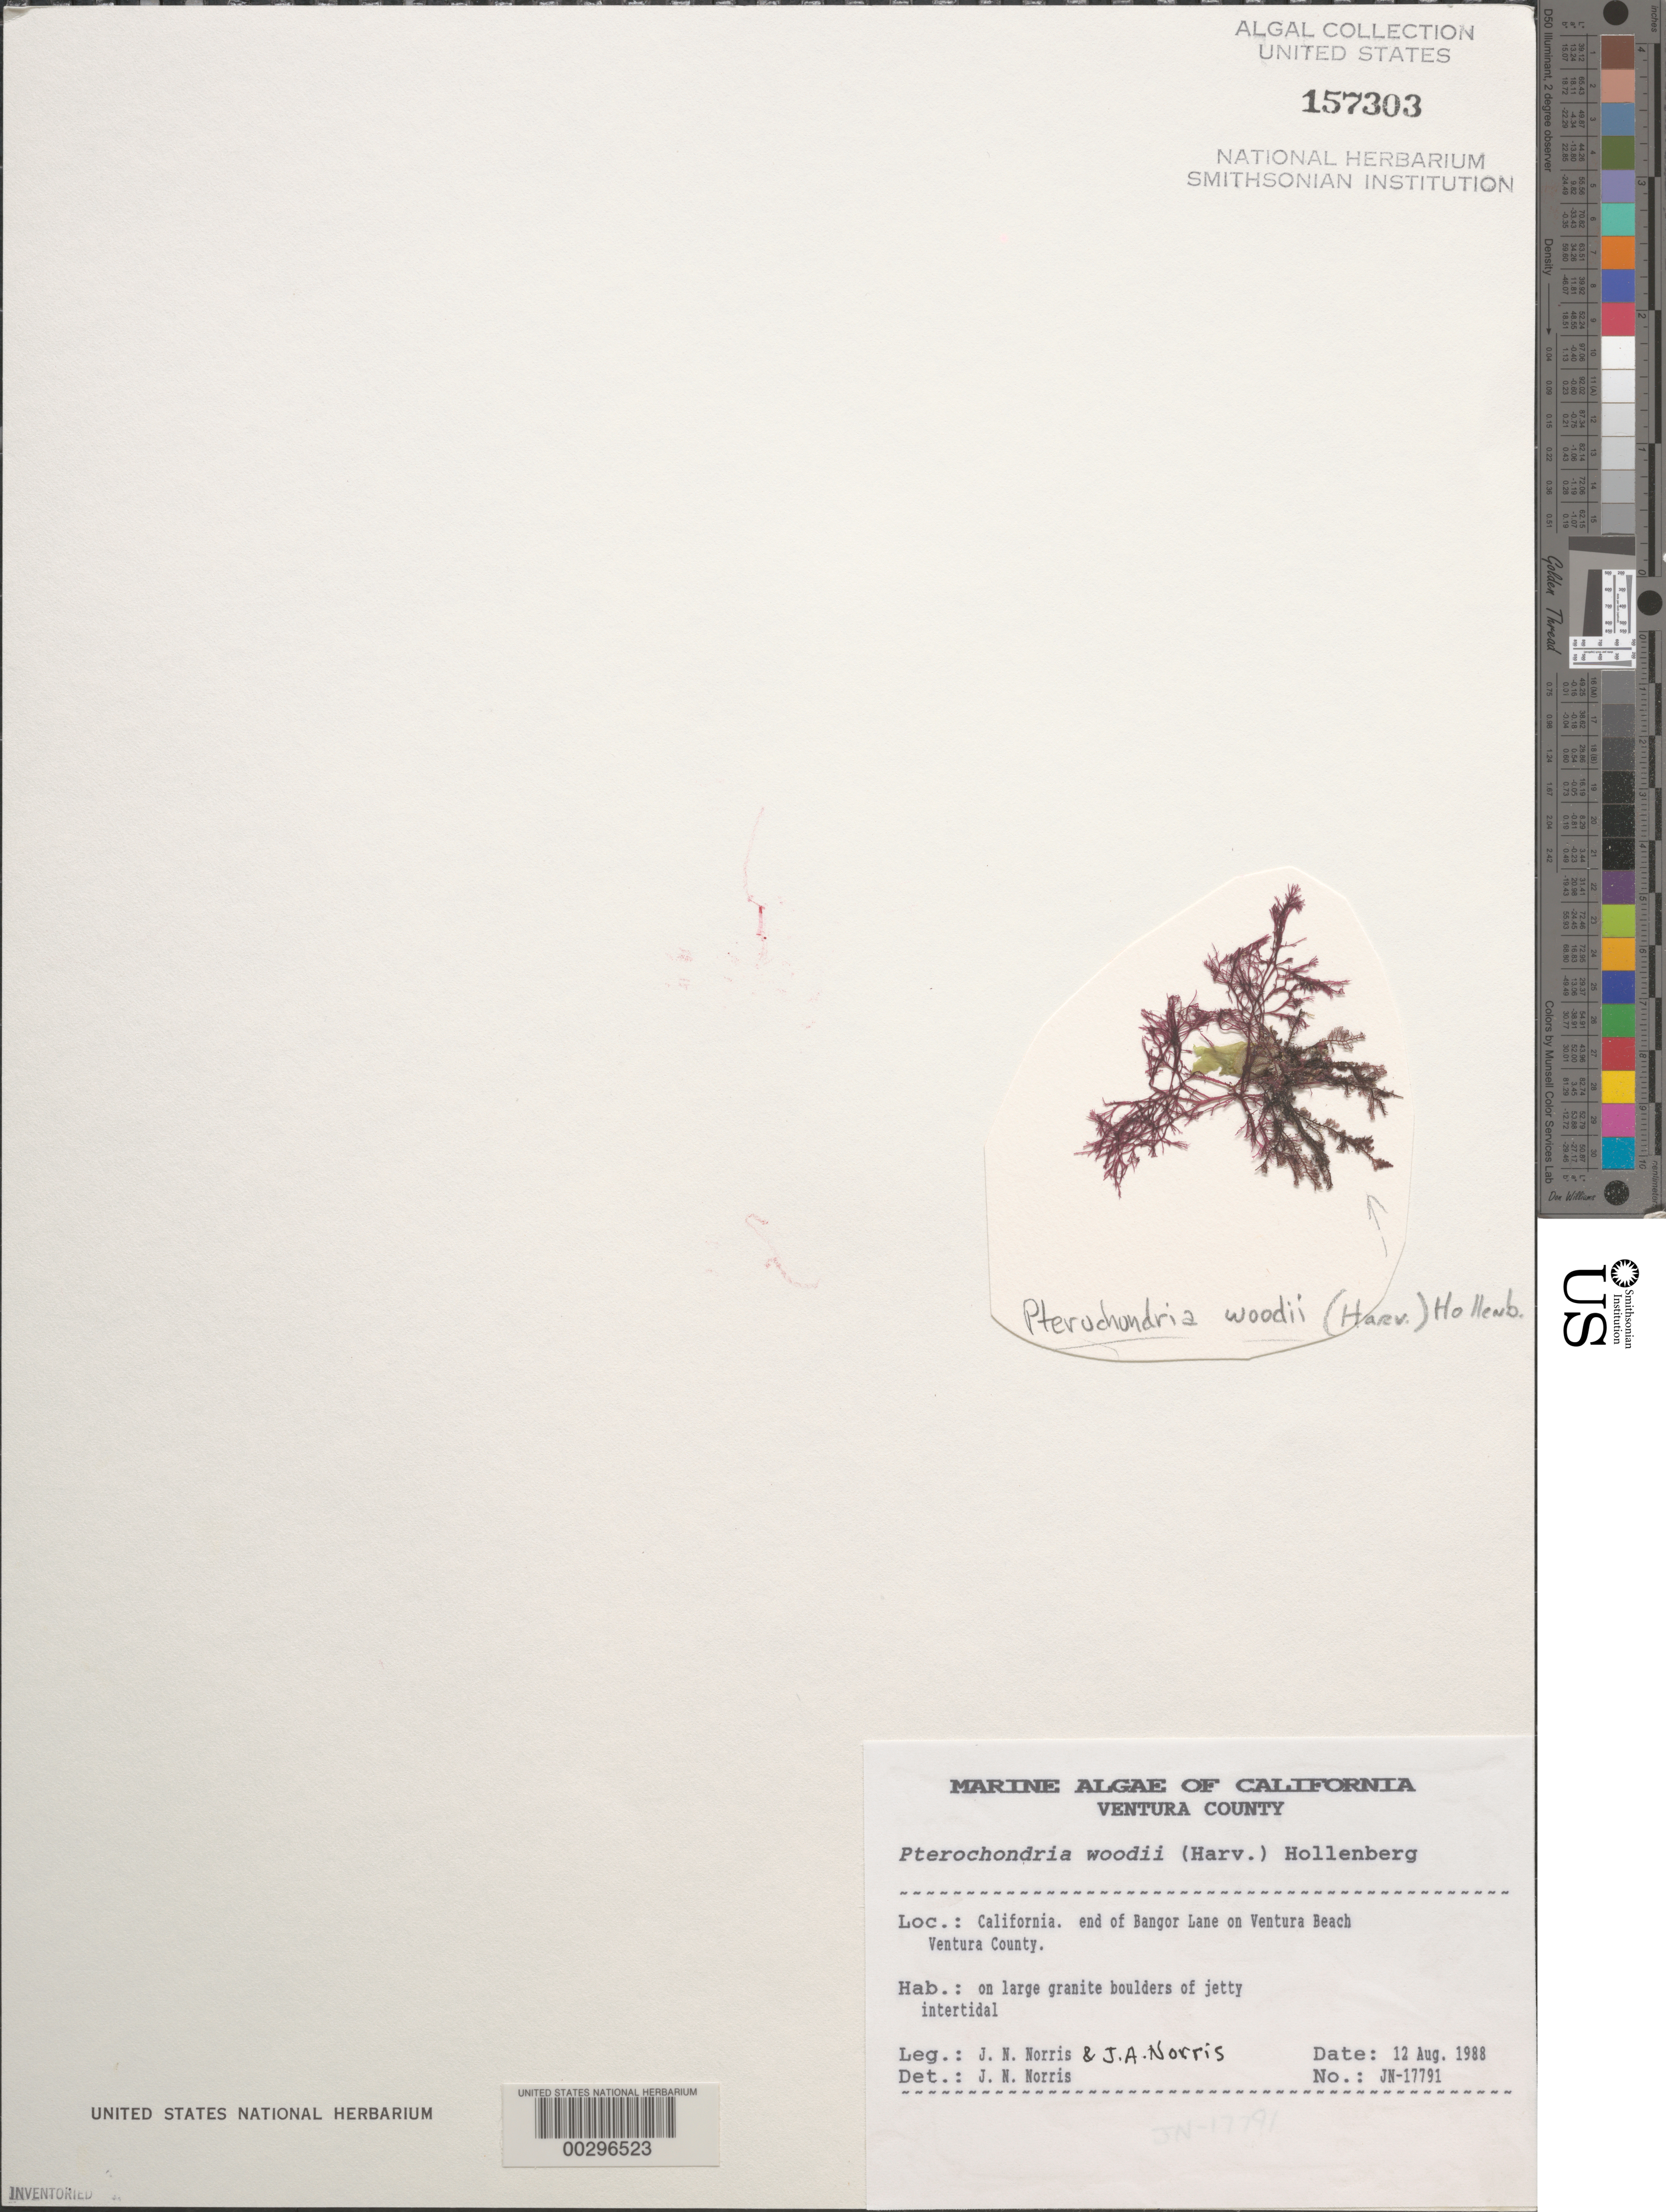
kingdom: Plantae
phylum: Rhodophyta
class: Florideophyceae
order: Ceramiales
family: Rhodomelaceae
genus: Pterochondria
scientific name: Pterochondria woodii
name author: (Harv.) Hollenb.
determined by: Norris, James N.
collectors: J. N. Norris & J. A. Norris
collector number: JN-17791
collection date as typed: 12 Aug 1988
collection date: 1988-08-12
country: United States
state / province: California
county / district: Ventura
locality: Ventura Beach, end of Bangor Lane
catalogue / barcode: US 157303